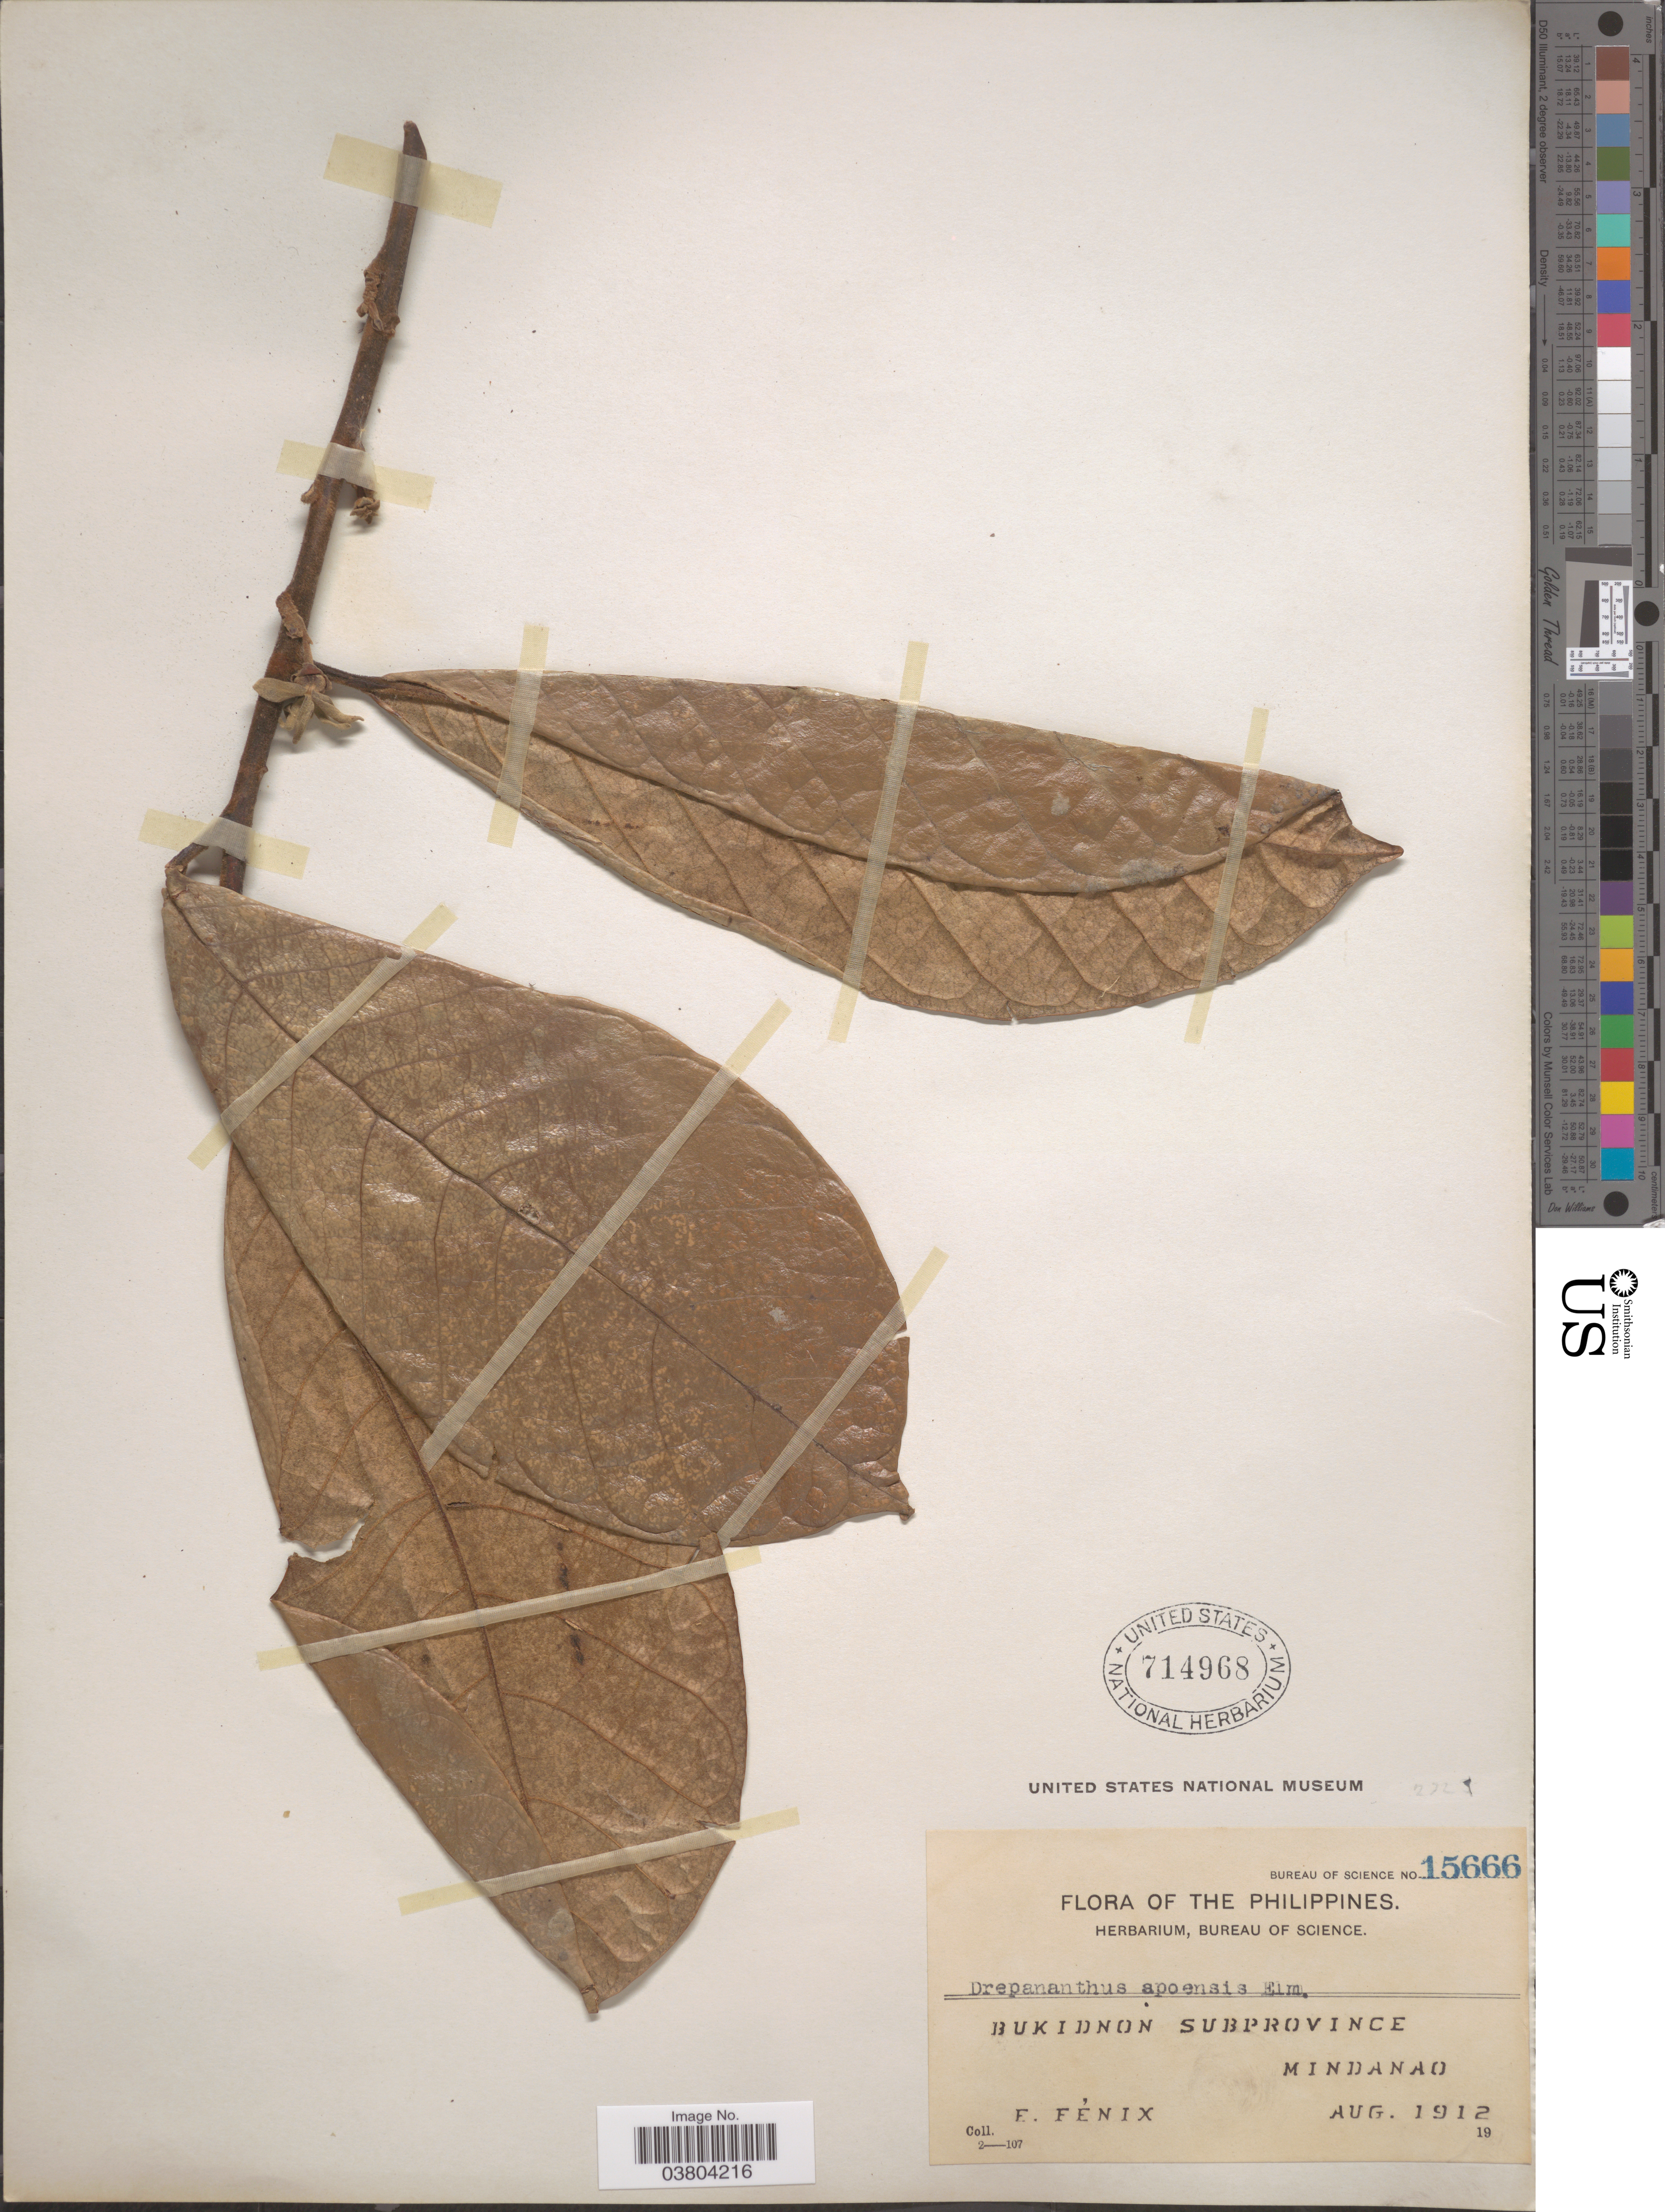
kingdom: Plantae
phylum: Tracheophyta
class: Magnoliopsida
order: Magnoliales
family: Annonaceae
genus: Drepananthus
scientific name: Drepananthus apoensis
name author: Elmer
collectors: E. Fénix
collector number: Bureau of Science 15666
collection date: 1912-08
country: Philippines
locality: Bukidnon Subprovince. Mindanao.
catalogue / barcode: US 714968